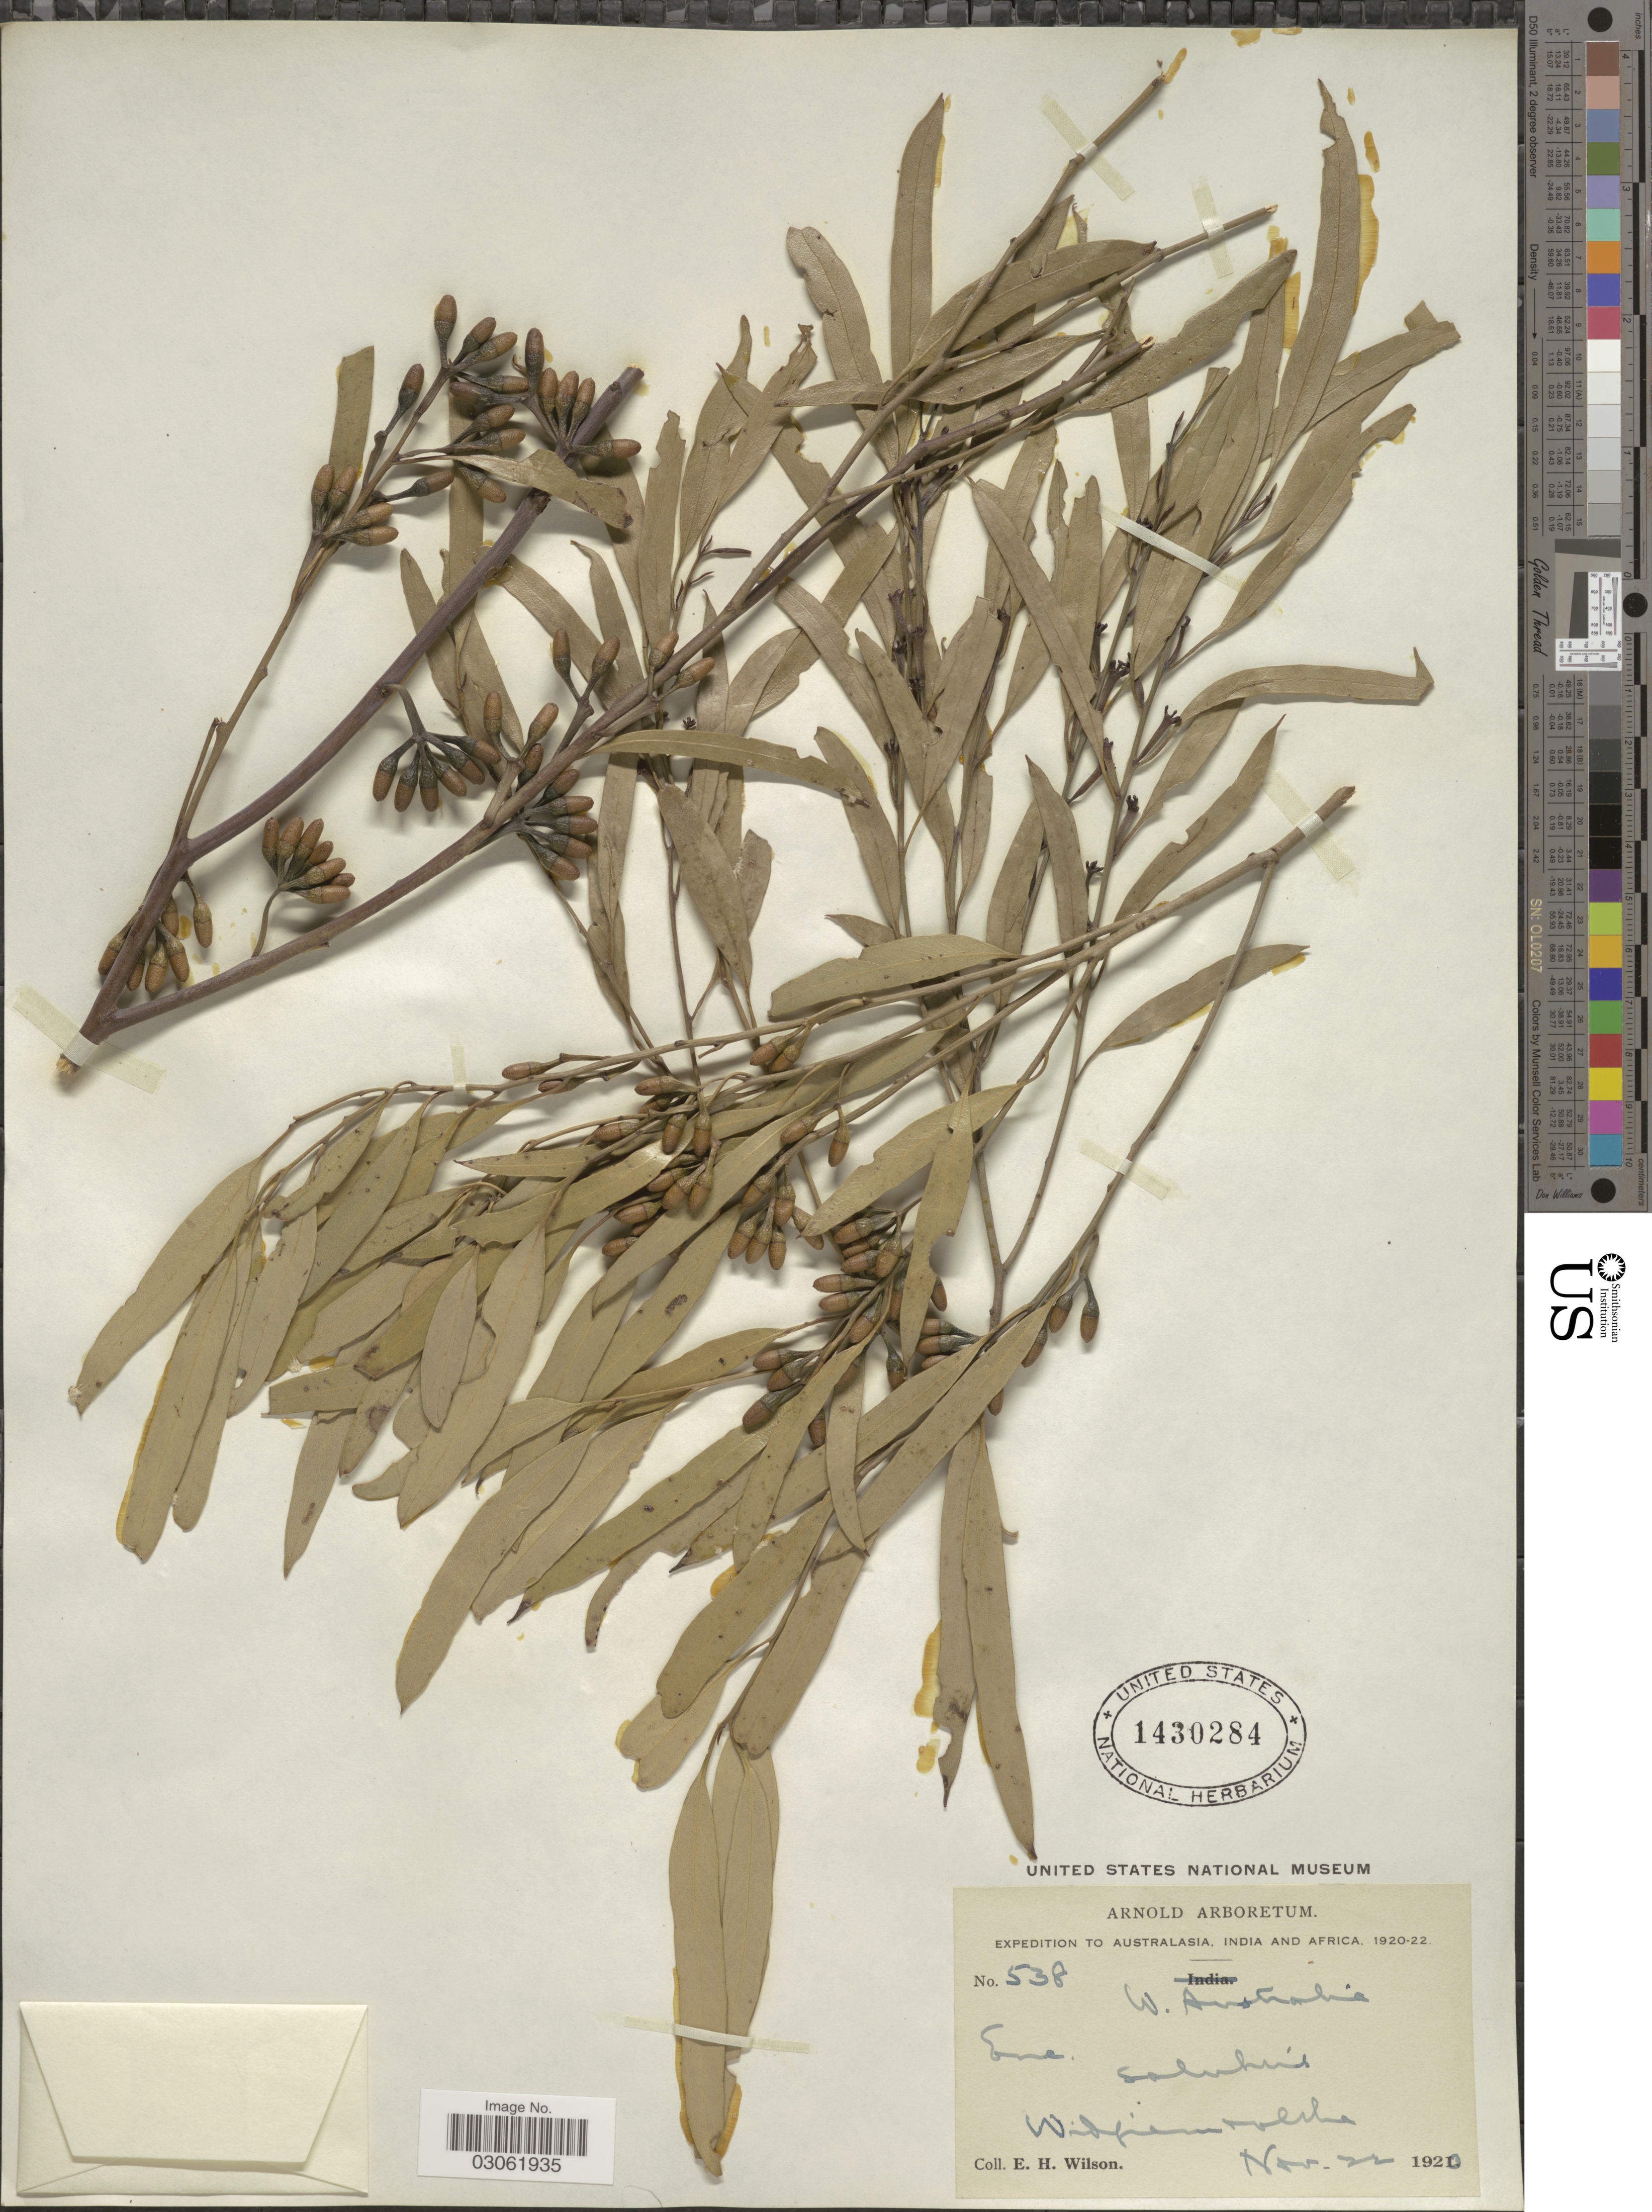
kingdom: Plantae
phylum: Tracheophyta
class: Magnoliopsida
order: Myrtales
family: Myrtaceae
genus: Eucalyptus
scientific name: Eucalyptus salubris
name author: F. Muell.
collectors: E. Wilson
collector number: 538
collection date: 1920-11-22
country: Australia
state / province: Western Australia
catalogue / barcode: US 1430284